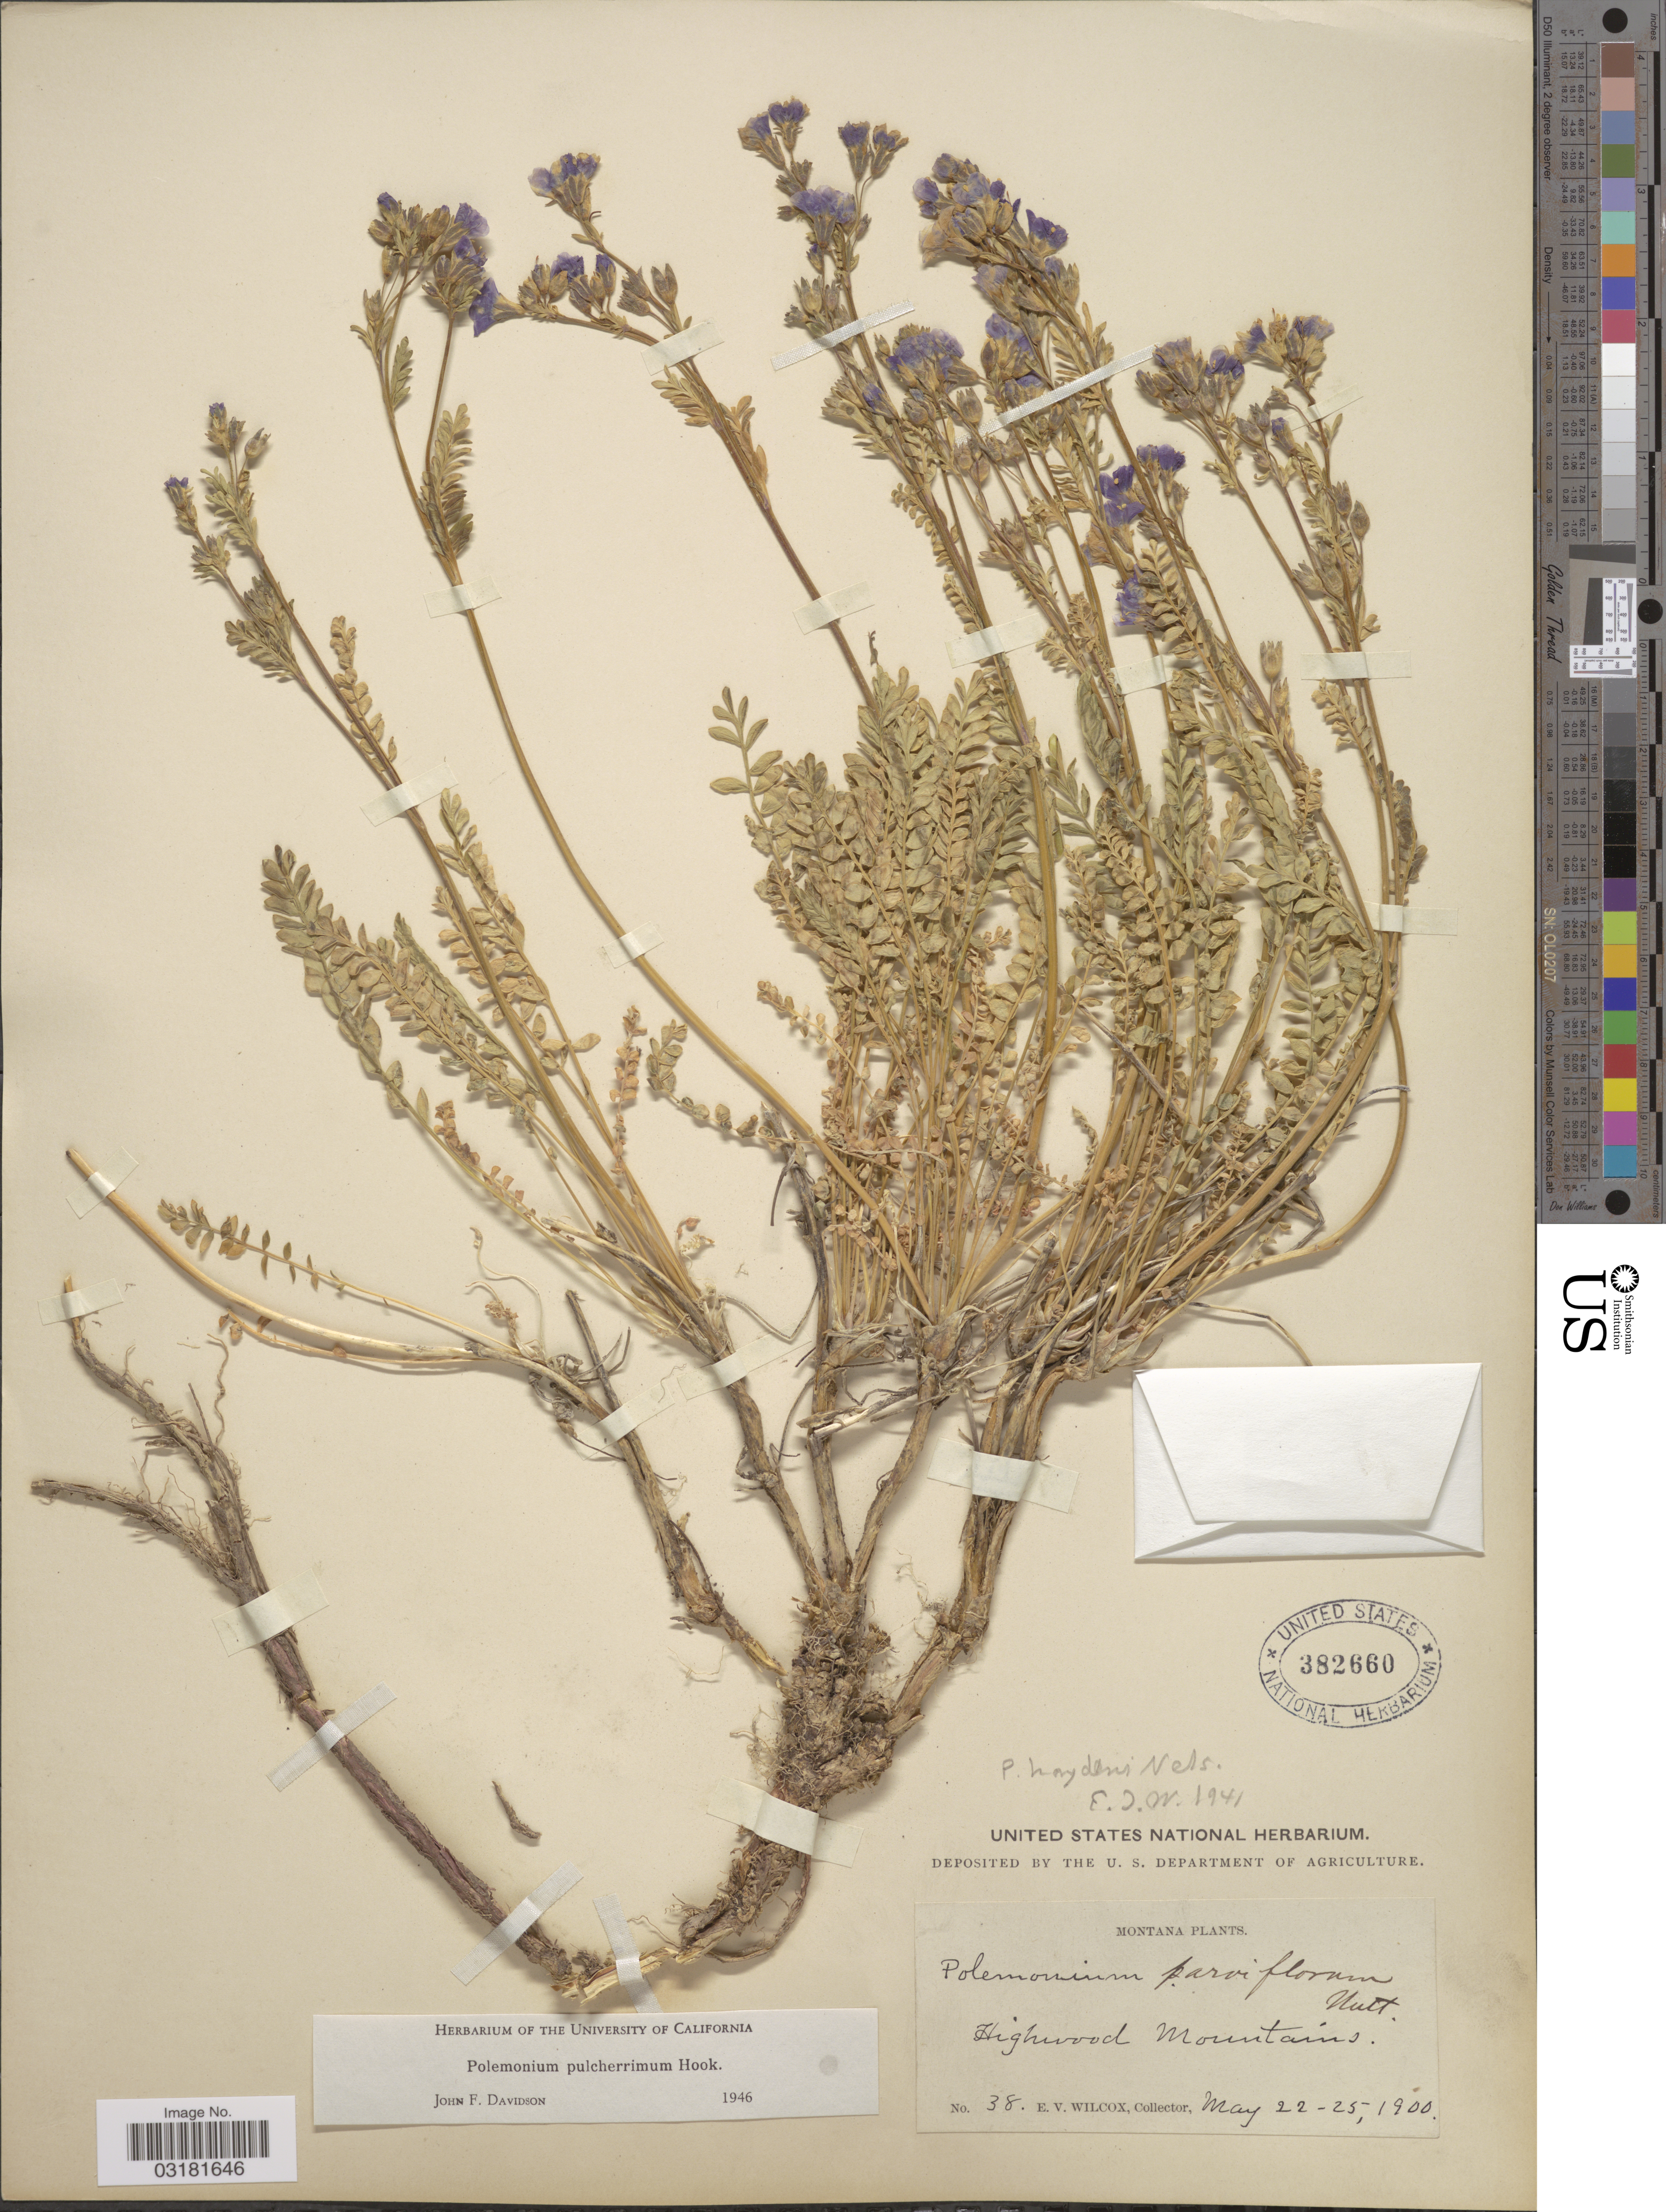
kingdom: Plantae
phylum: Tracheophyta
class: Magnoliopsida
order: Ericales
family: Polemoniaceae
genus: Polemonium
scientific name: Polemonium pulcherrimum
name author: Hook.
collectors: E. V. Wilcox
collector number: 38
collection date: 1900-05-22/1900-05-25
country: United States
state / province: Montana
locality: Highwood Mountains.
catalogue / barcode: US 382660